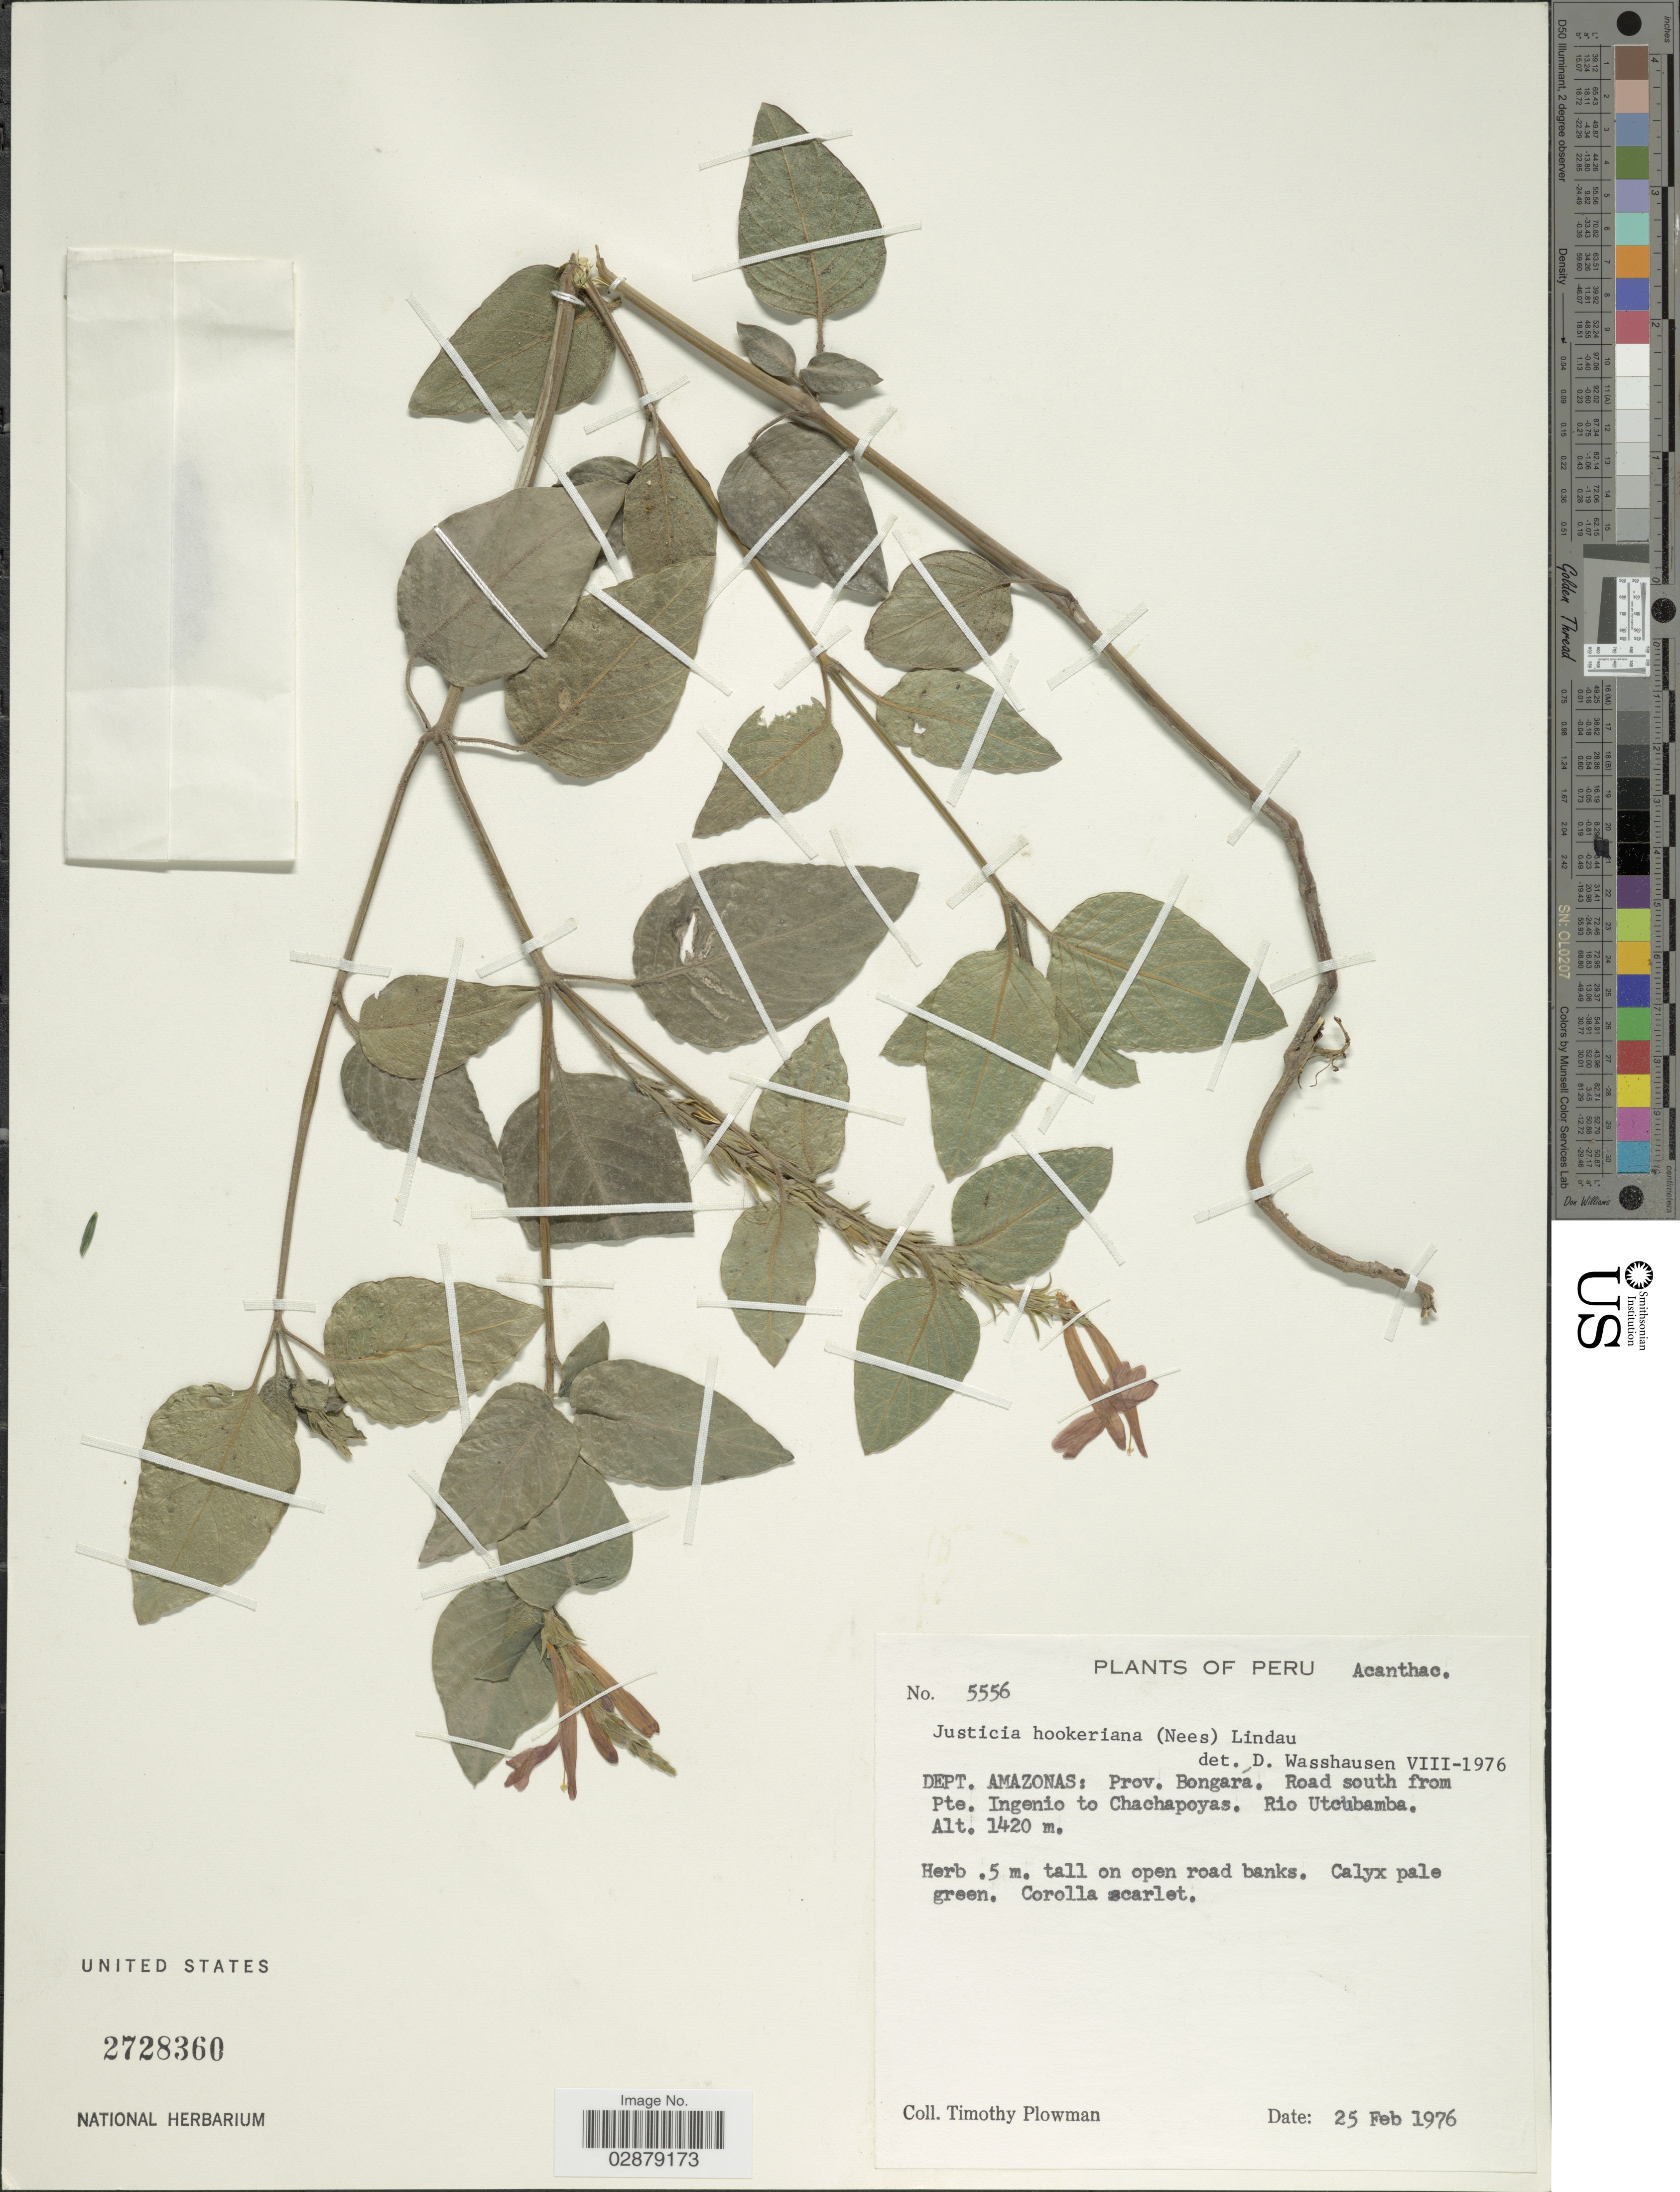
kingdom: Plantae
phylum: Tracheophyta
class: Magnoliopsida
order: Lamiales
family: Acanthaceae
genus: Justicia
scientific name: Justicia hookeriana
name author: T. Anderson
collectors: T. Plowman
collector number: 5556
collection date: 1976-02-25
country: Peru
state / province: Amazonas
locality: Dept. Amazonas: Prov. Bongara. Road south from Pte. Ingenio to Chachapoyas. Rio Utcubamba.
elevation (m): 1420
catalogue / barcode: US 2728360